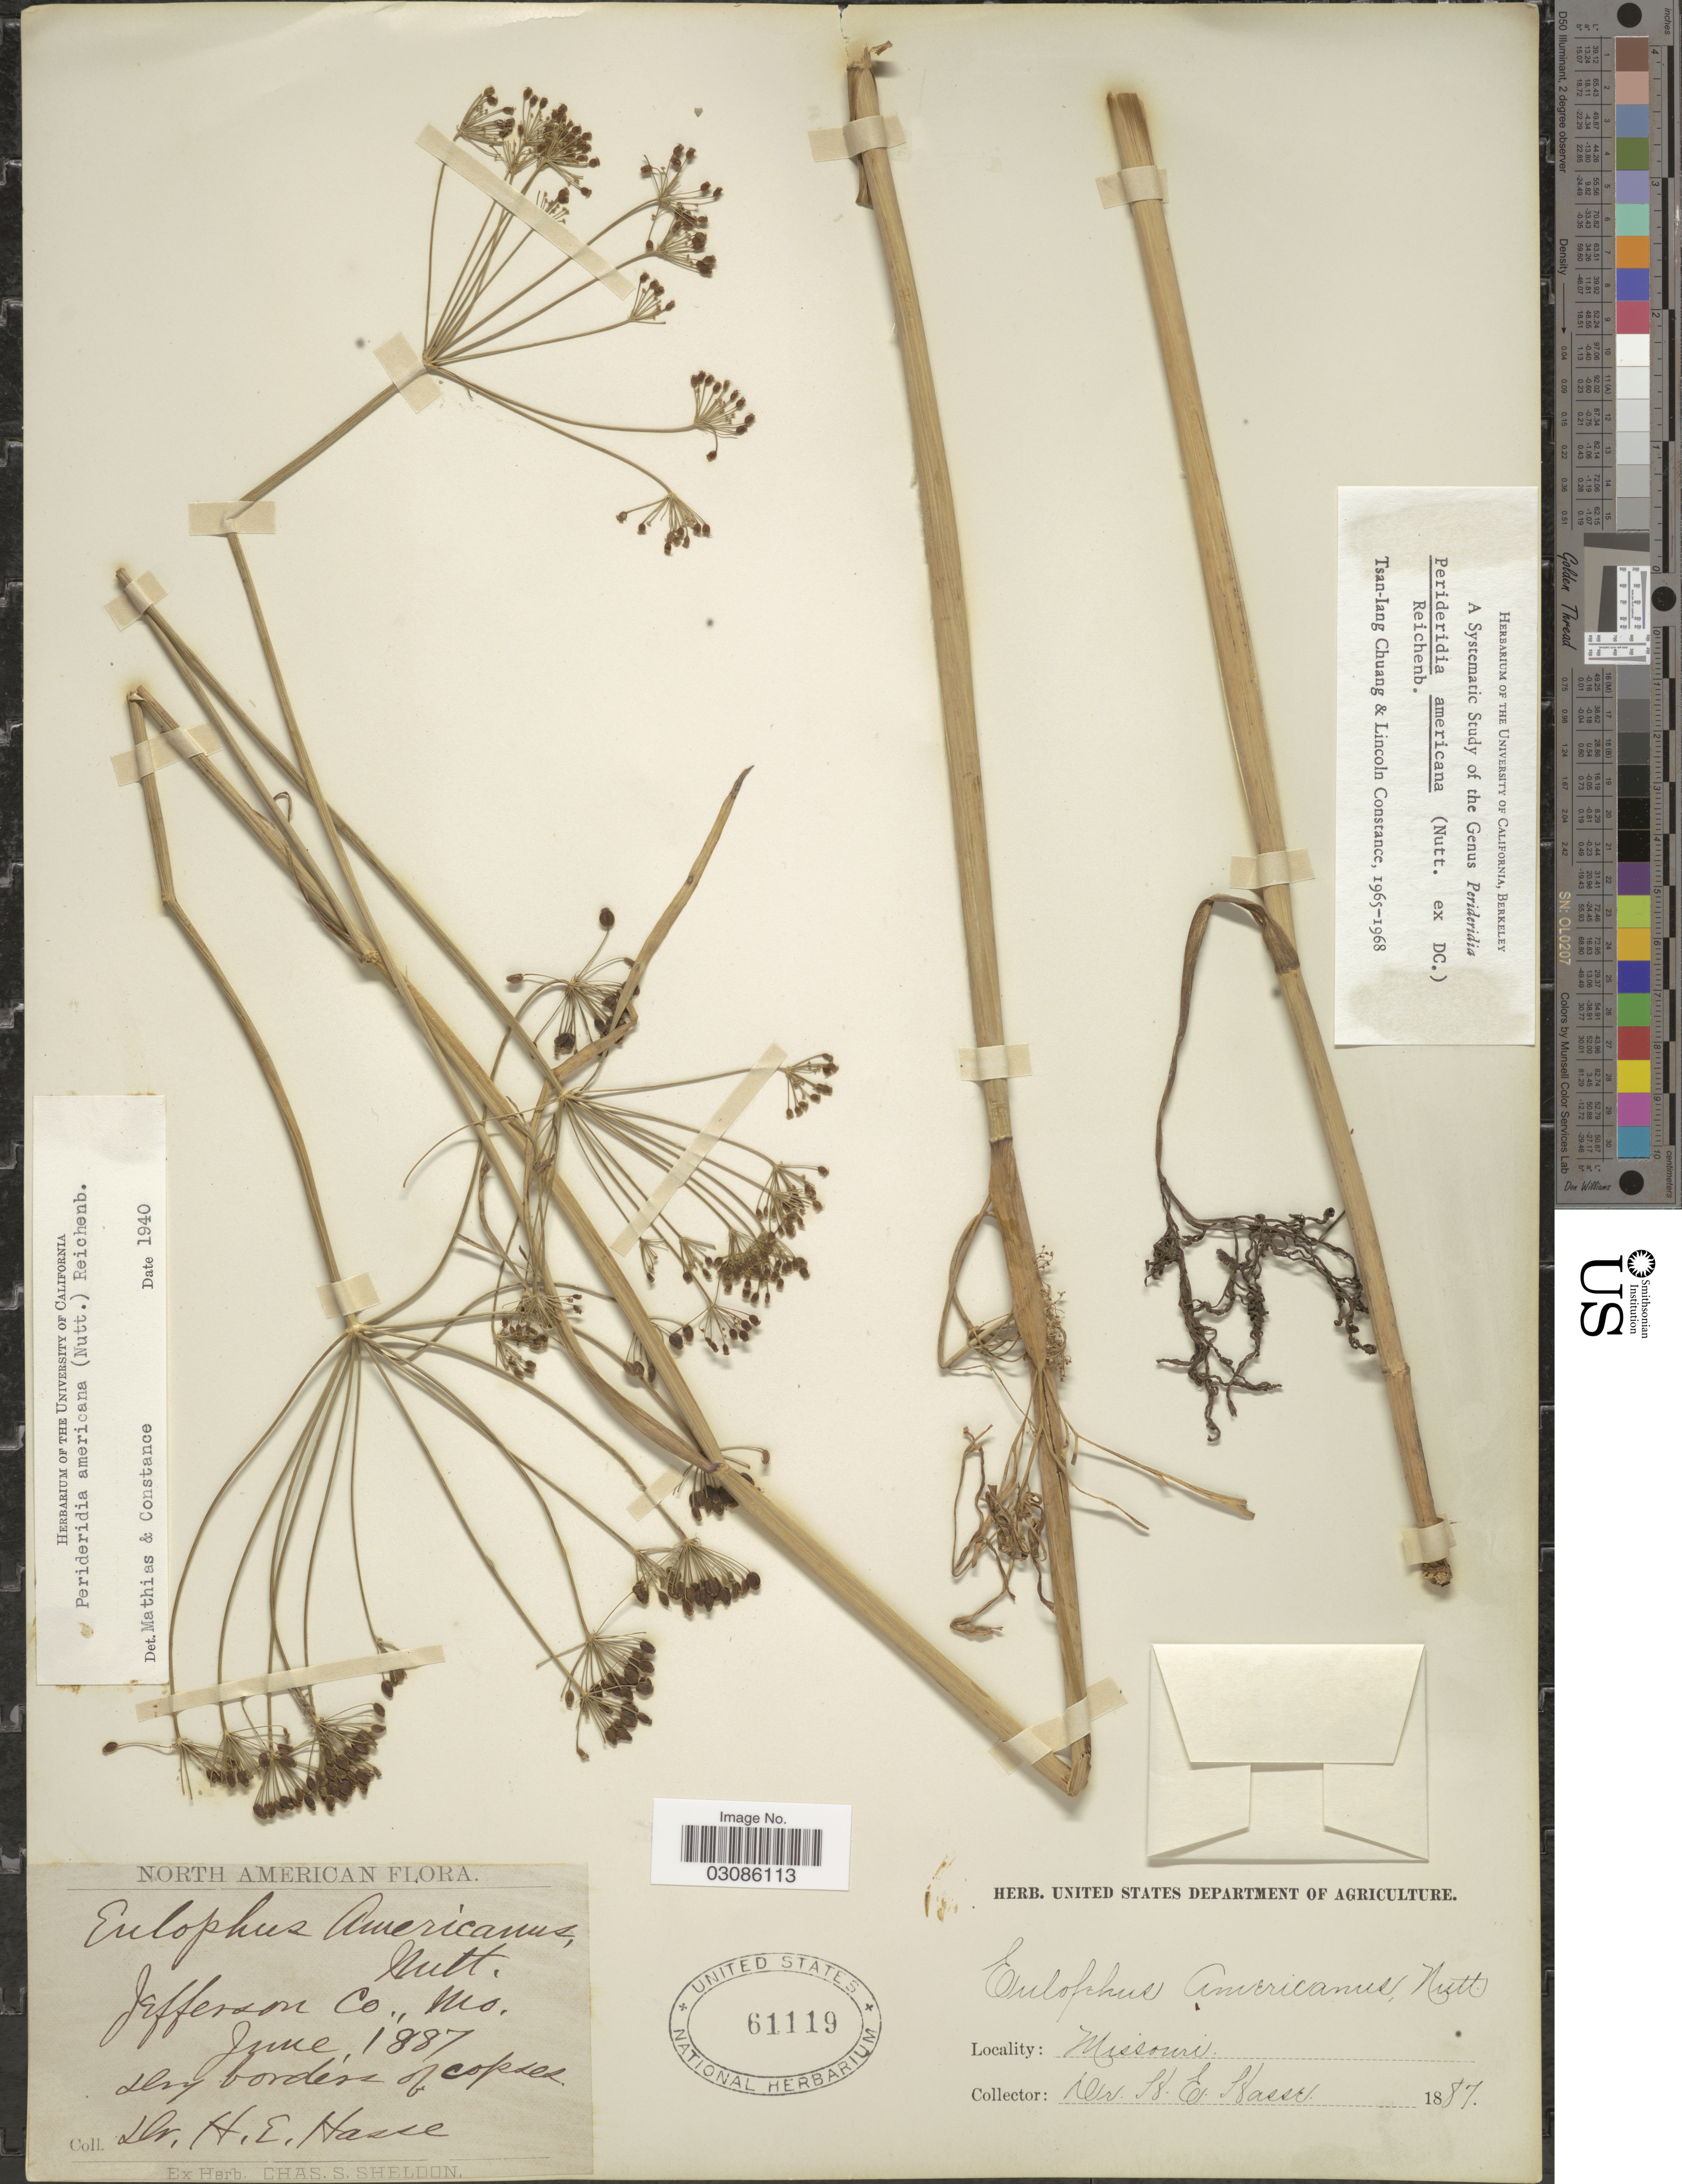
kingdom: Plantae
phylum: Tracheophyta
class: Magnoliopsida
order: Apiales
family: Apiaceae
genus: Perideridia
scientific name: Perideridia americana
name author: (Nutt. ex DC.) Rchb. ex Steud.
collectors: H. E. Hasse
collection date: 1887-06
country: United States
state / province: Missouri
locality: Jefferson Co. Dry border of copses.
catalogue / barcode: US 61119